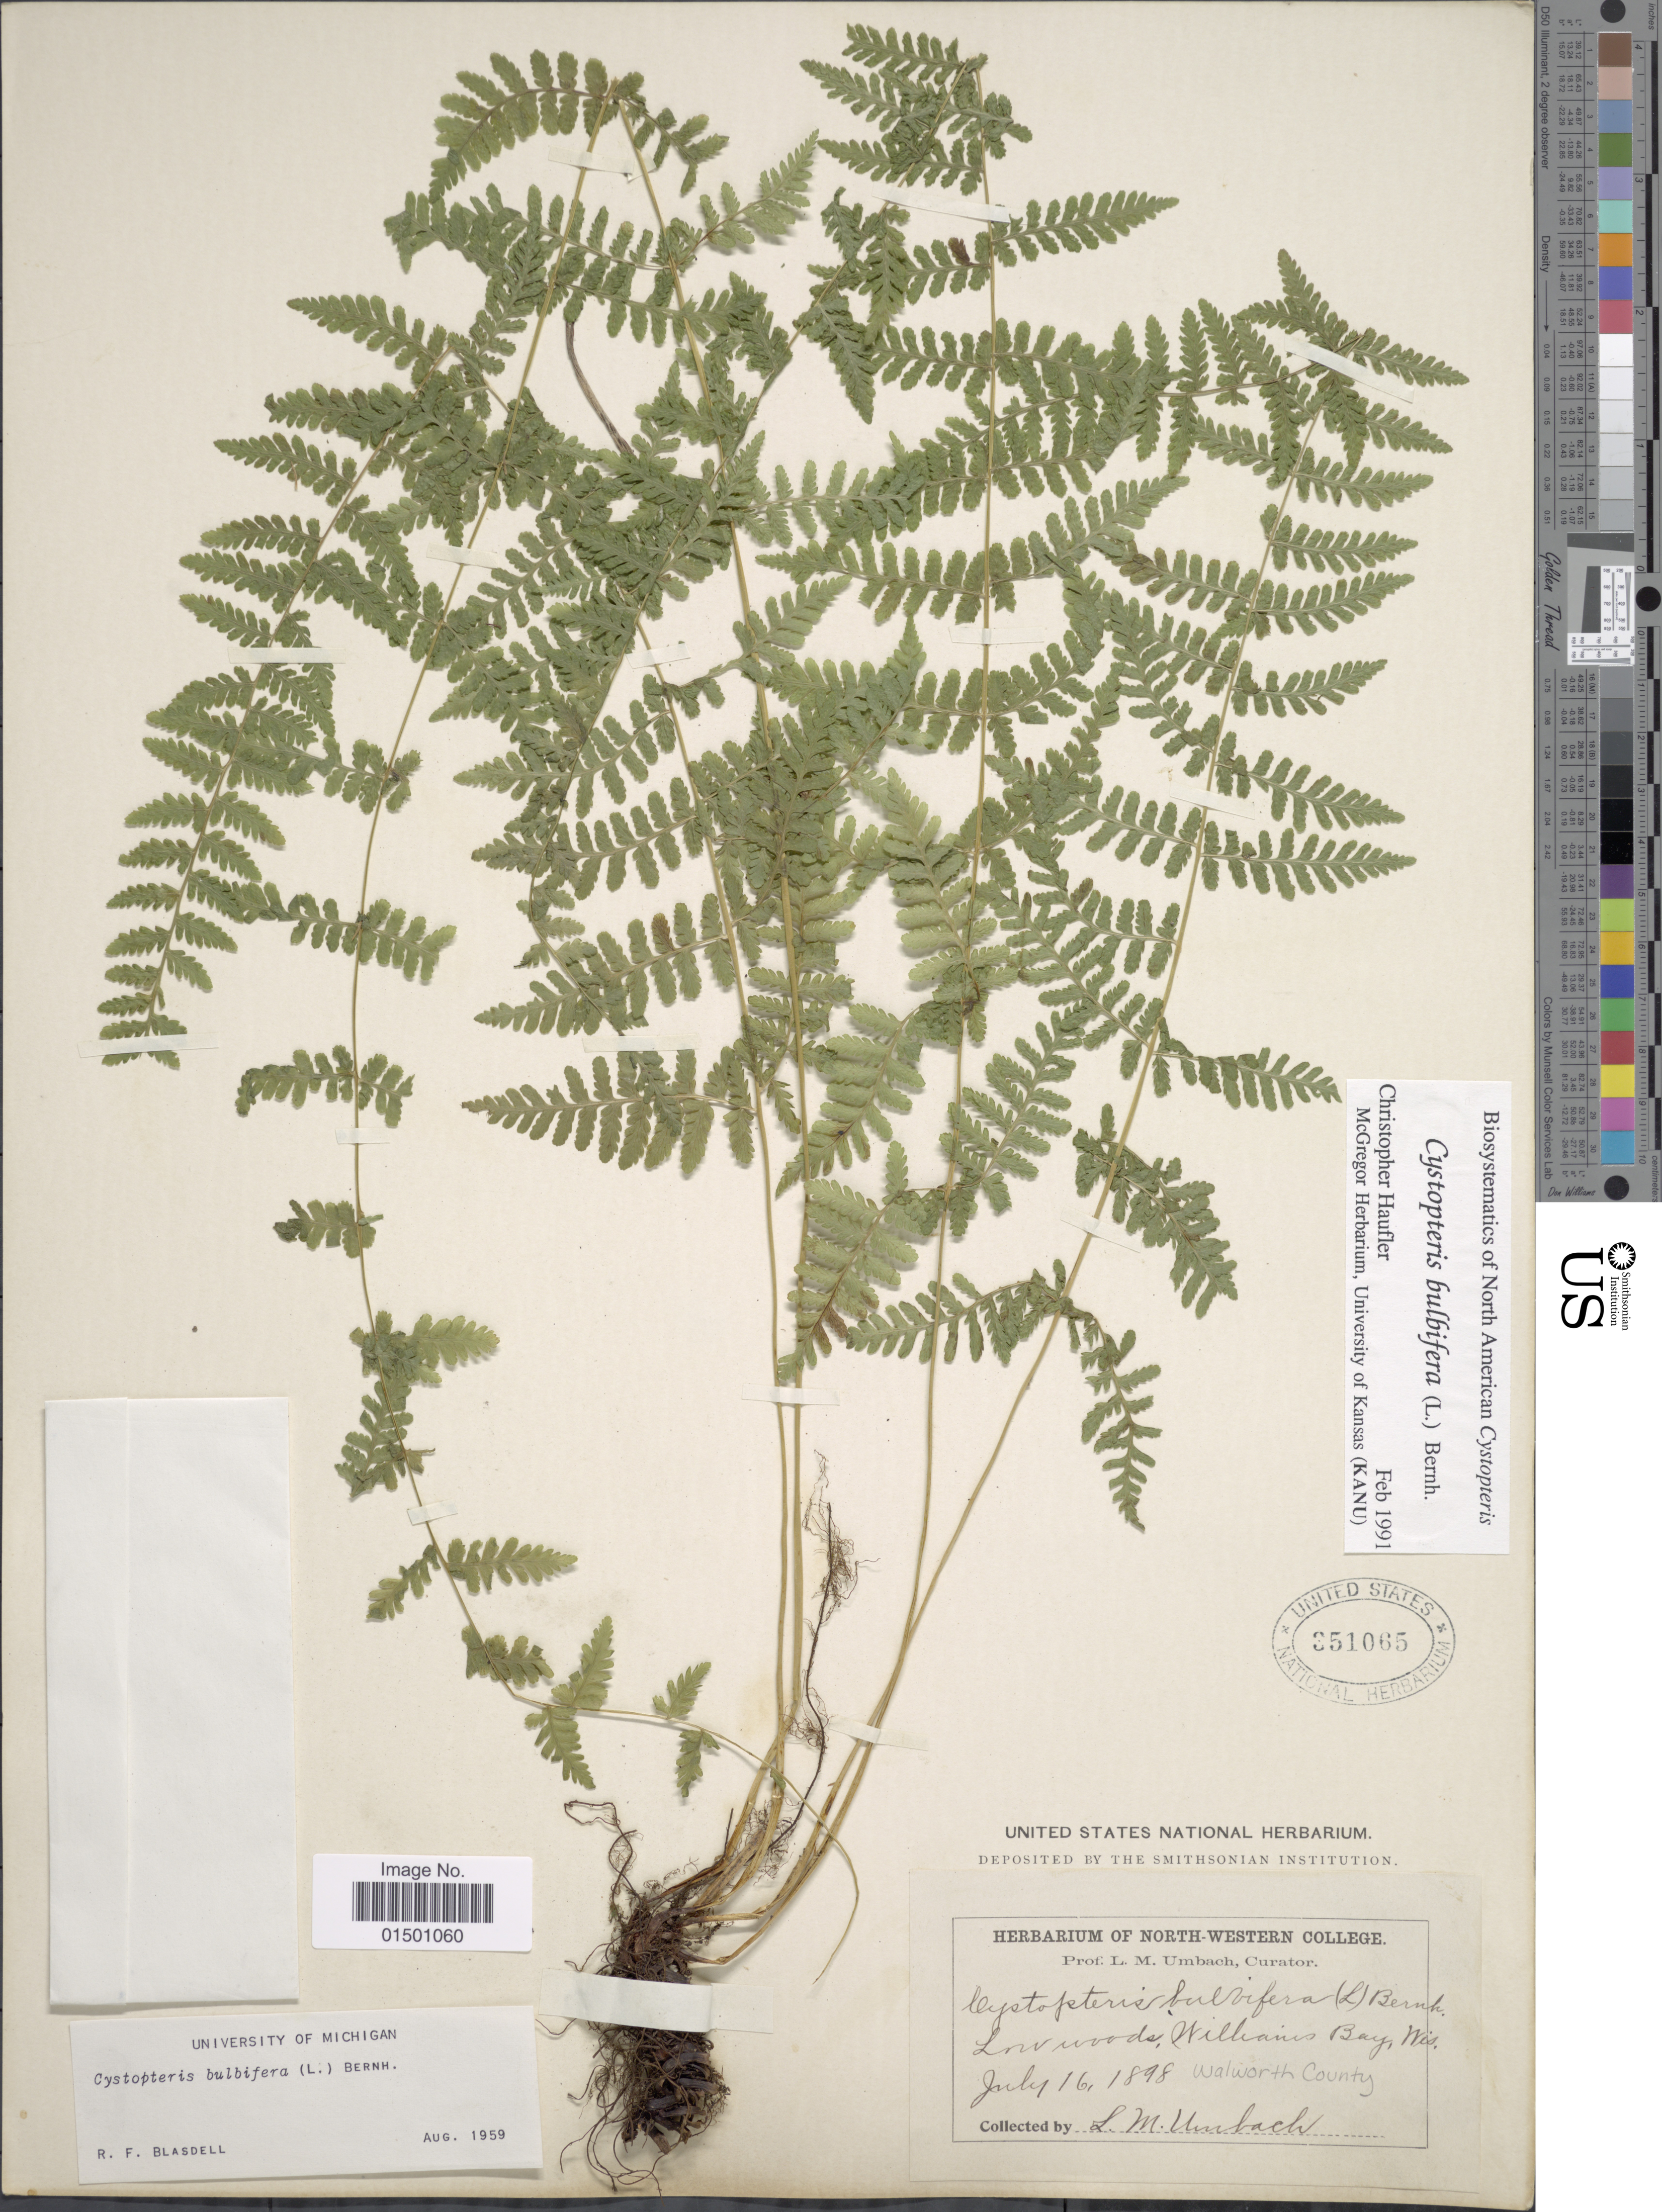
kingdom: Plantae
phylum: Tracheophyta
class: Polypodiopsida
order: Polypodiales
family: Cystopteridaceae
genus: Cystopteris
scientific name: Cystopteris bulbifera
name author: (L.) Bernh.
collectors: L. M. Umbach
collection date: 1898-07-16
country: United States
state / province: Wisconsin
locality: Low Woods, Williams Bay, Walworth County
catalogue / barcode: US 351065